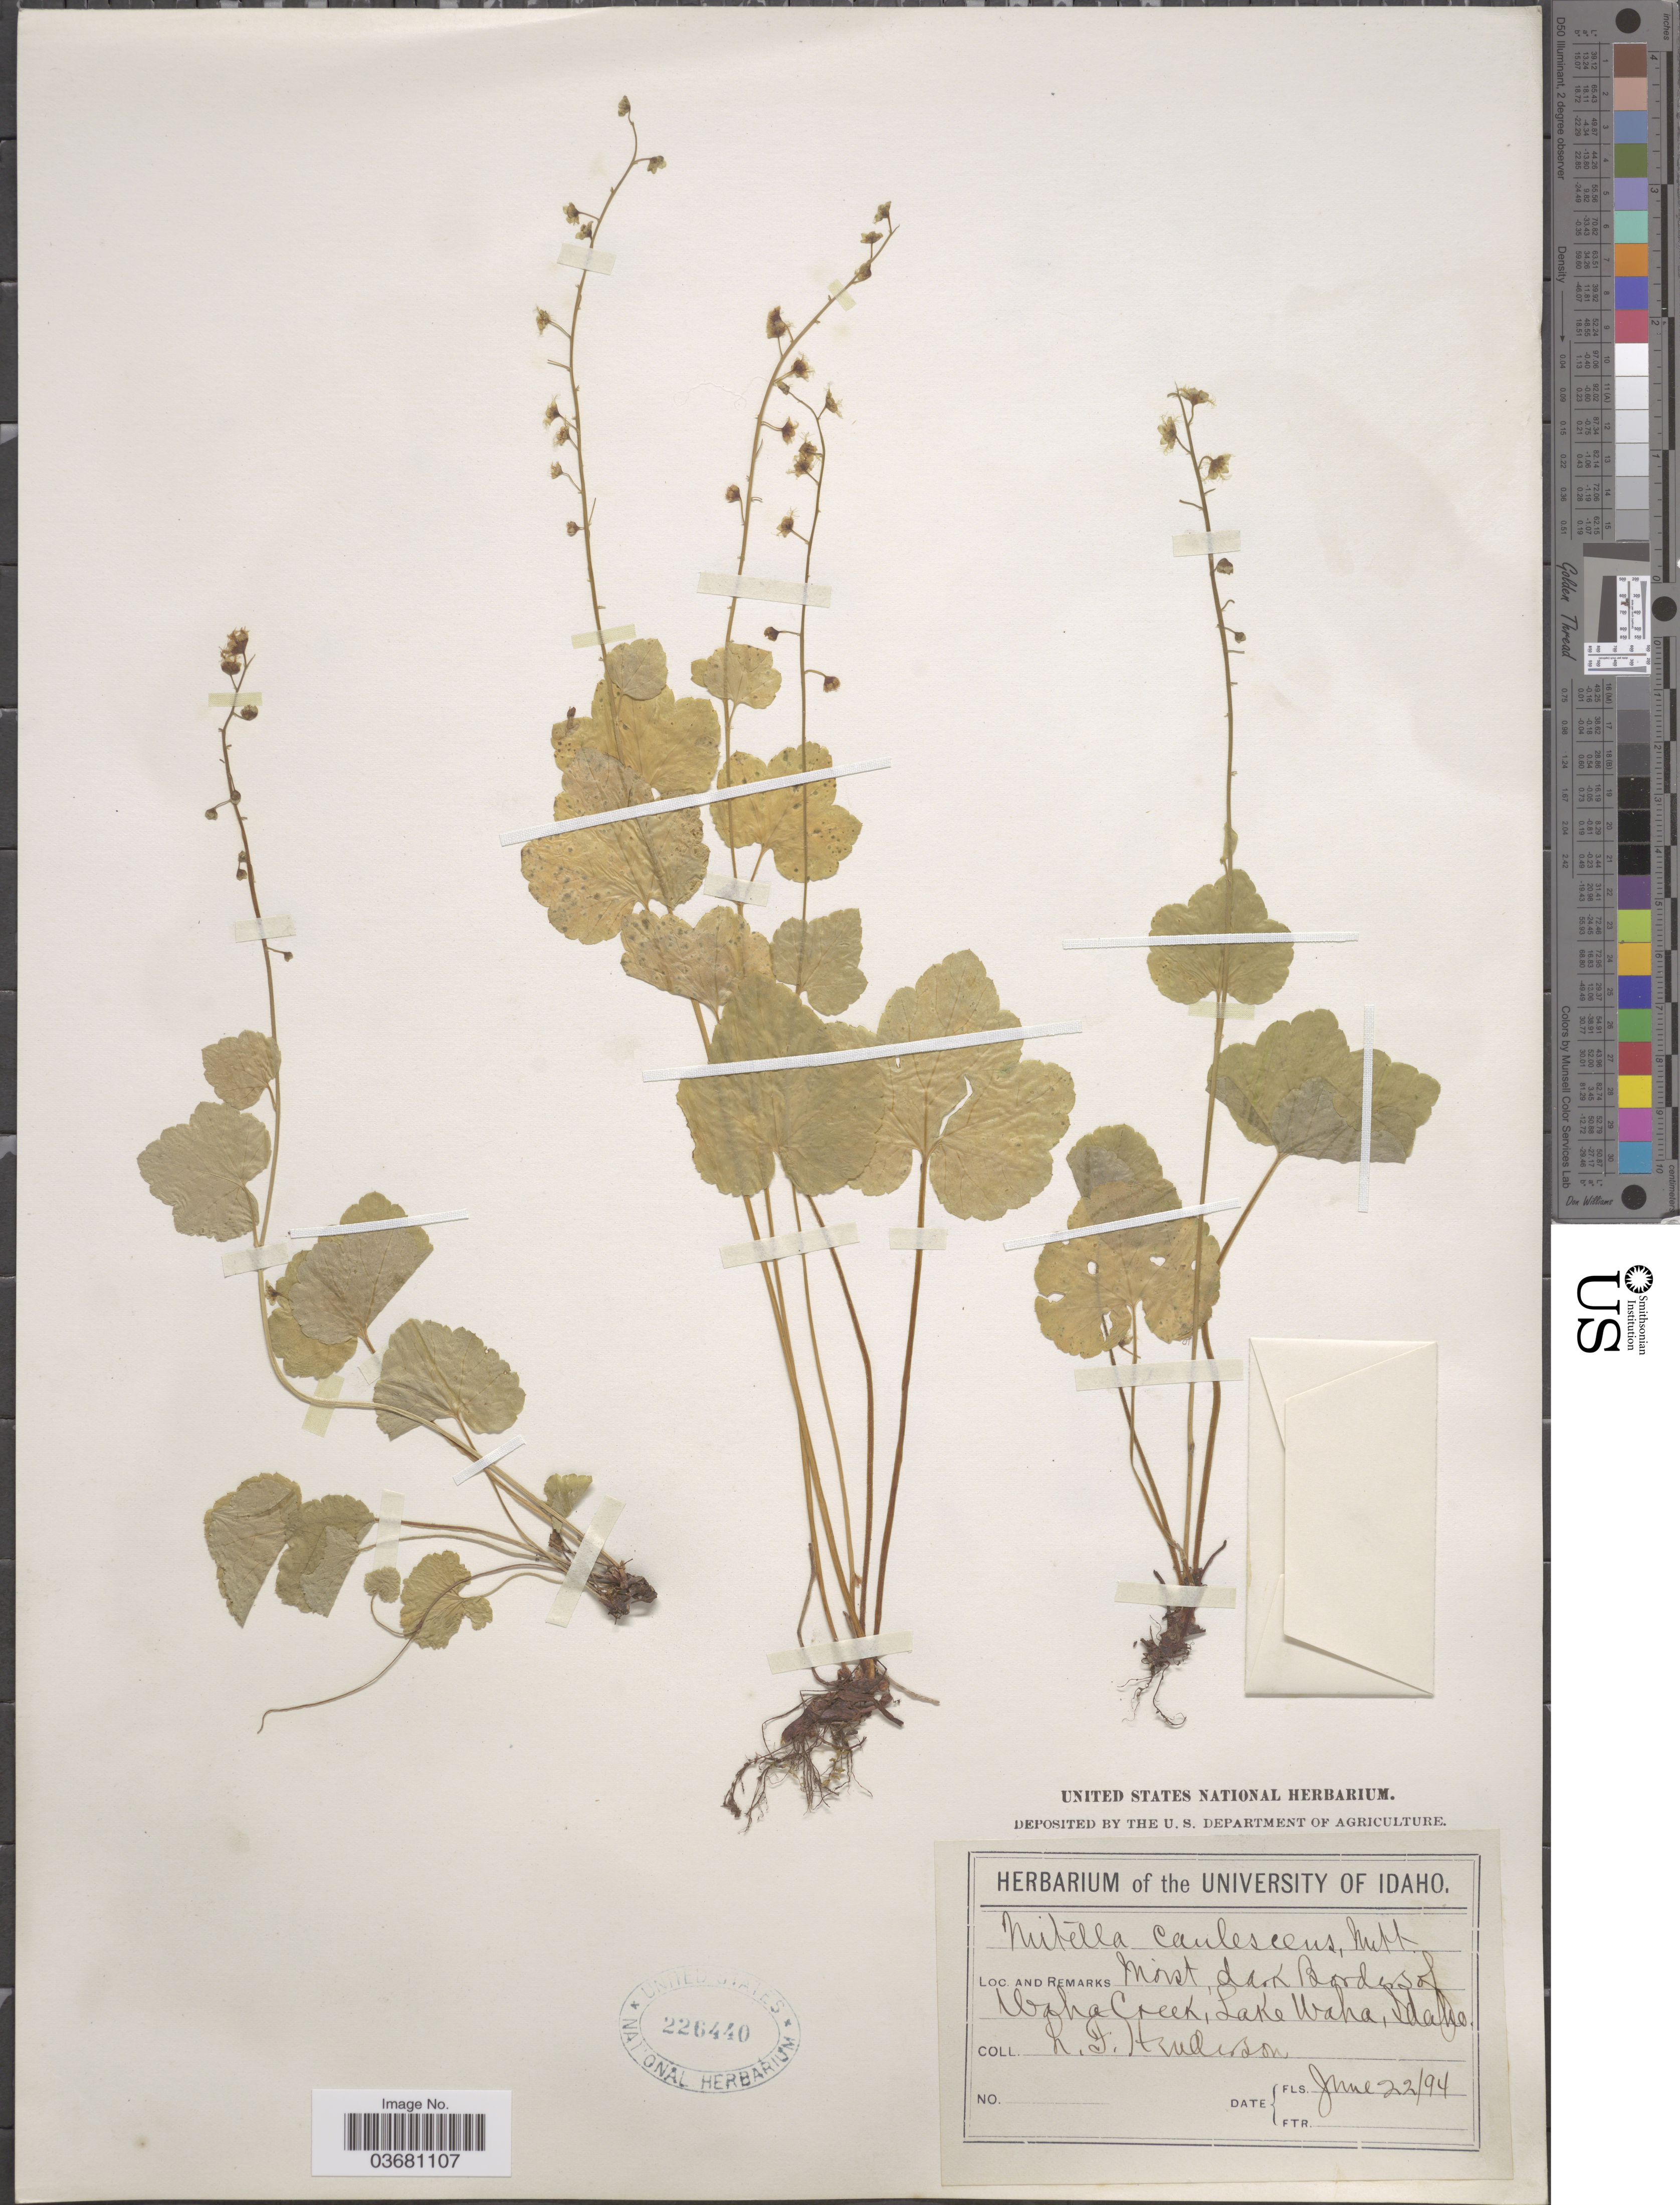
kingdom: Plantae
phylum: Tracheophyta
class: Magnoliopsida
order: Saxifragales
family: Saxifragaceae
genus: Mitella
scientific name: Mitella caulescens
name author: (Nutt.) Howell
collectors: L. Henderson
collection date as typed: Transcribed d/m/y: 22/6/94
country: United States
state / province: Idaho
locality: Moist, dark Borders of Waha Creek, Lake Waha.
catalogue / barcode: US 226440